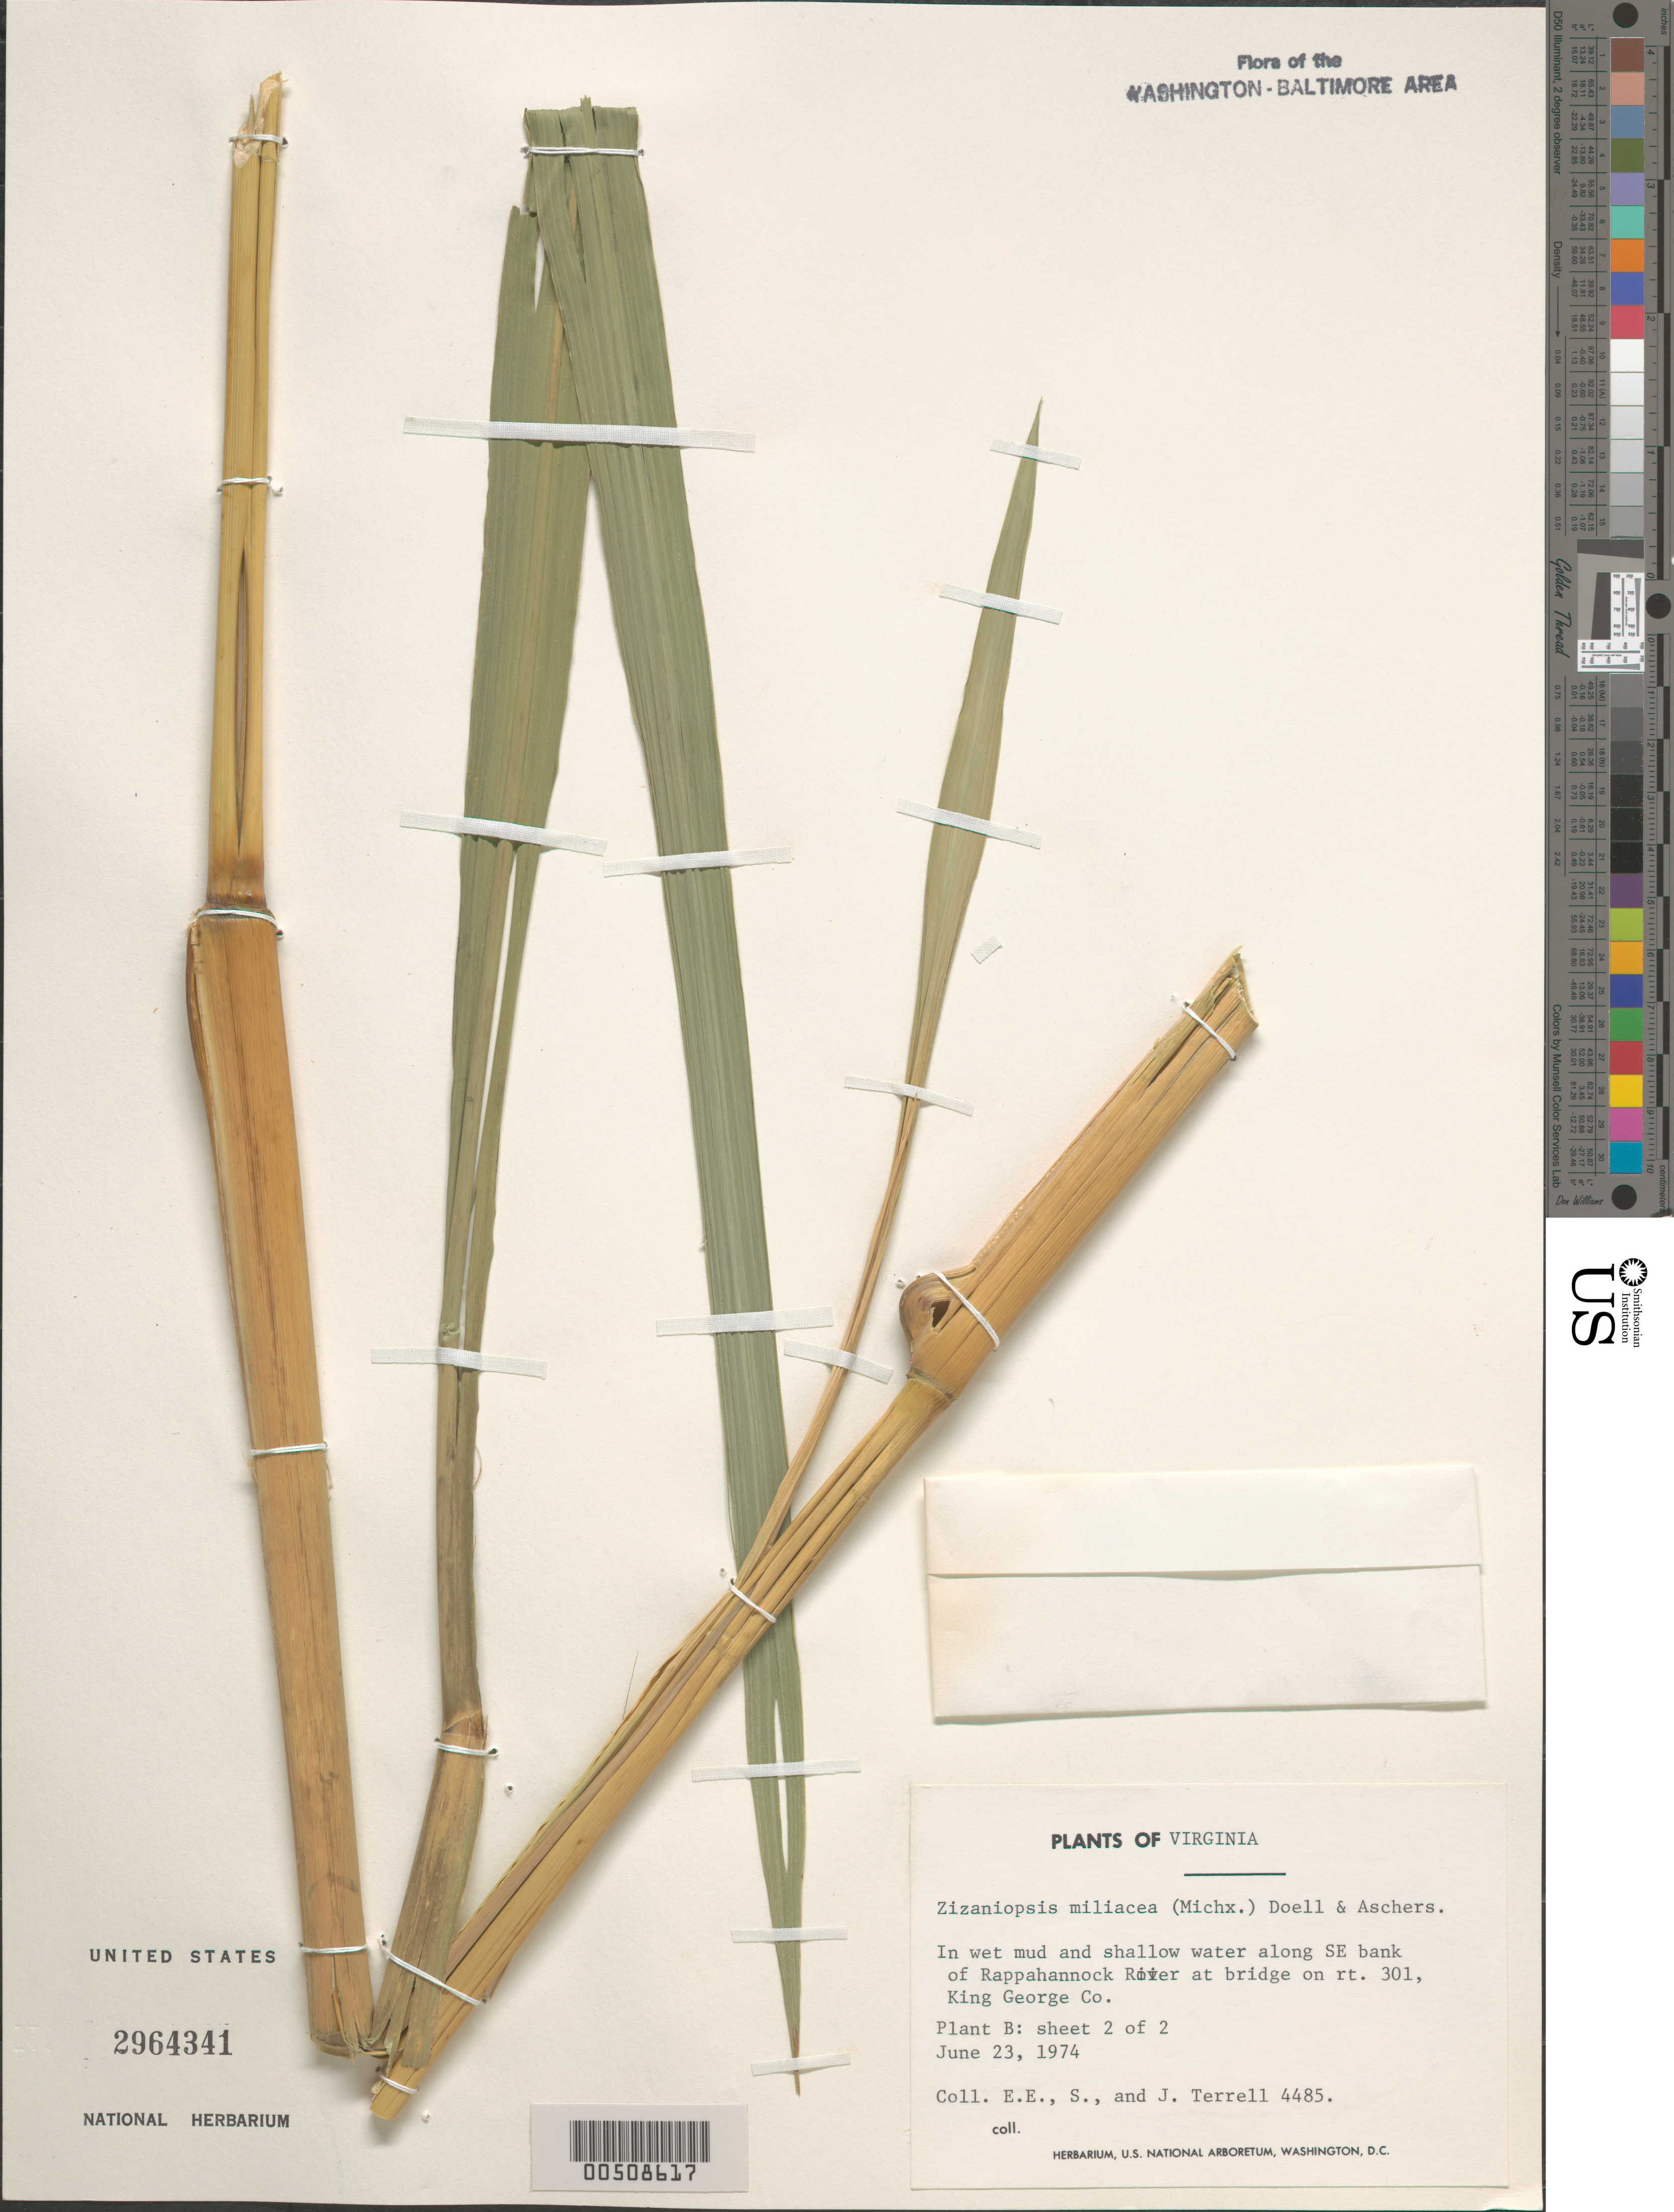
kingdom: Plantae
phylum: Tracheophyta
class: Liliopsida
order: Poales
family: Poaceae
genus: Zizaniopsis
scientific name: Zizaniopsis miliacea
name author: (Michx.) Döll & Asch.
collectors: E. E. Terrell, S. Terrell & J. Terrell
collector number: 4485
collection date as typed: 23 Jun 1974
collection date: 1974-06-23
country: United States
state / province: Virginia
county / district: King George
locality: SE bank of Rappahannock River at Bridge on Rt 301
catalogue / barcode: US 2964341